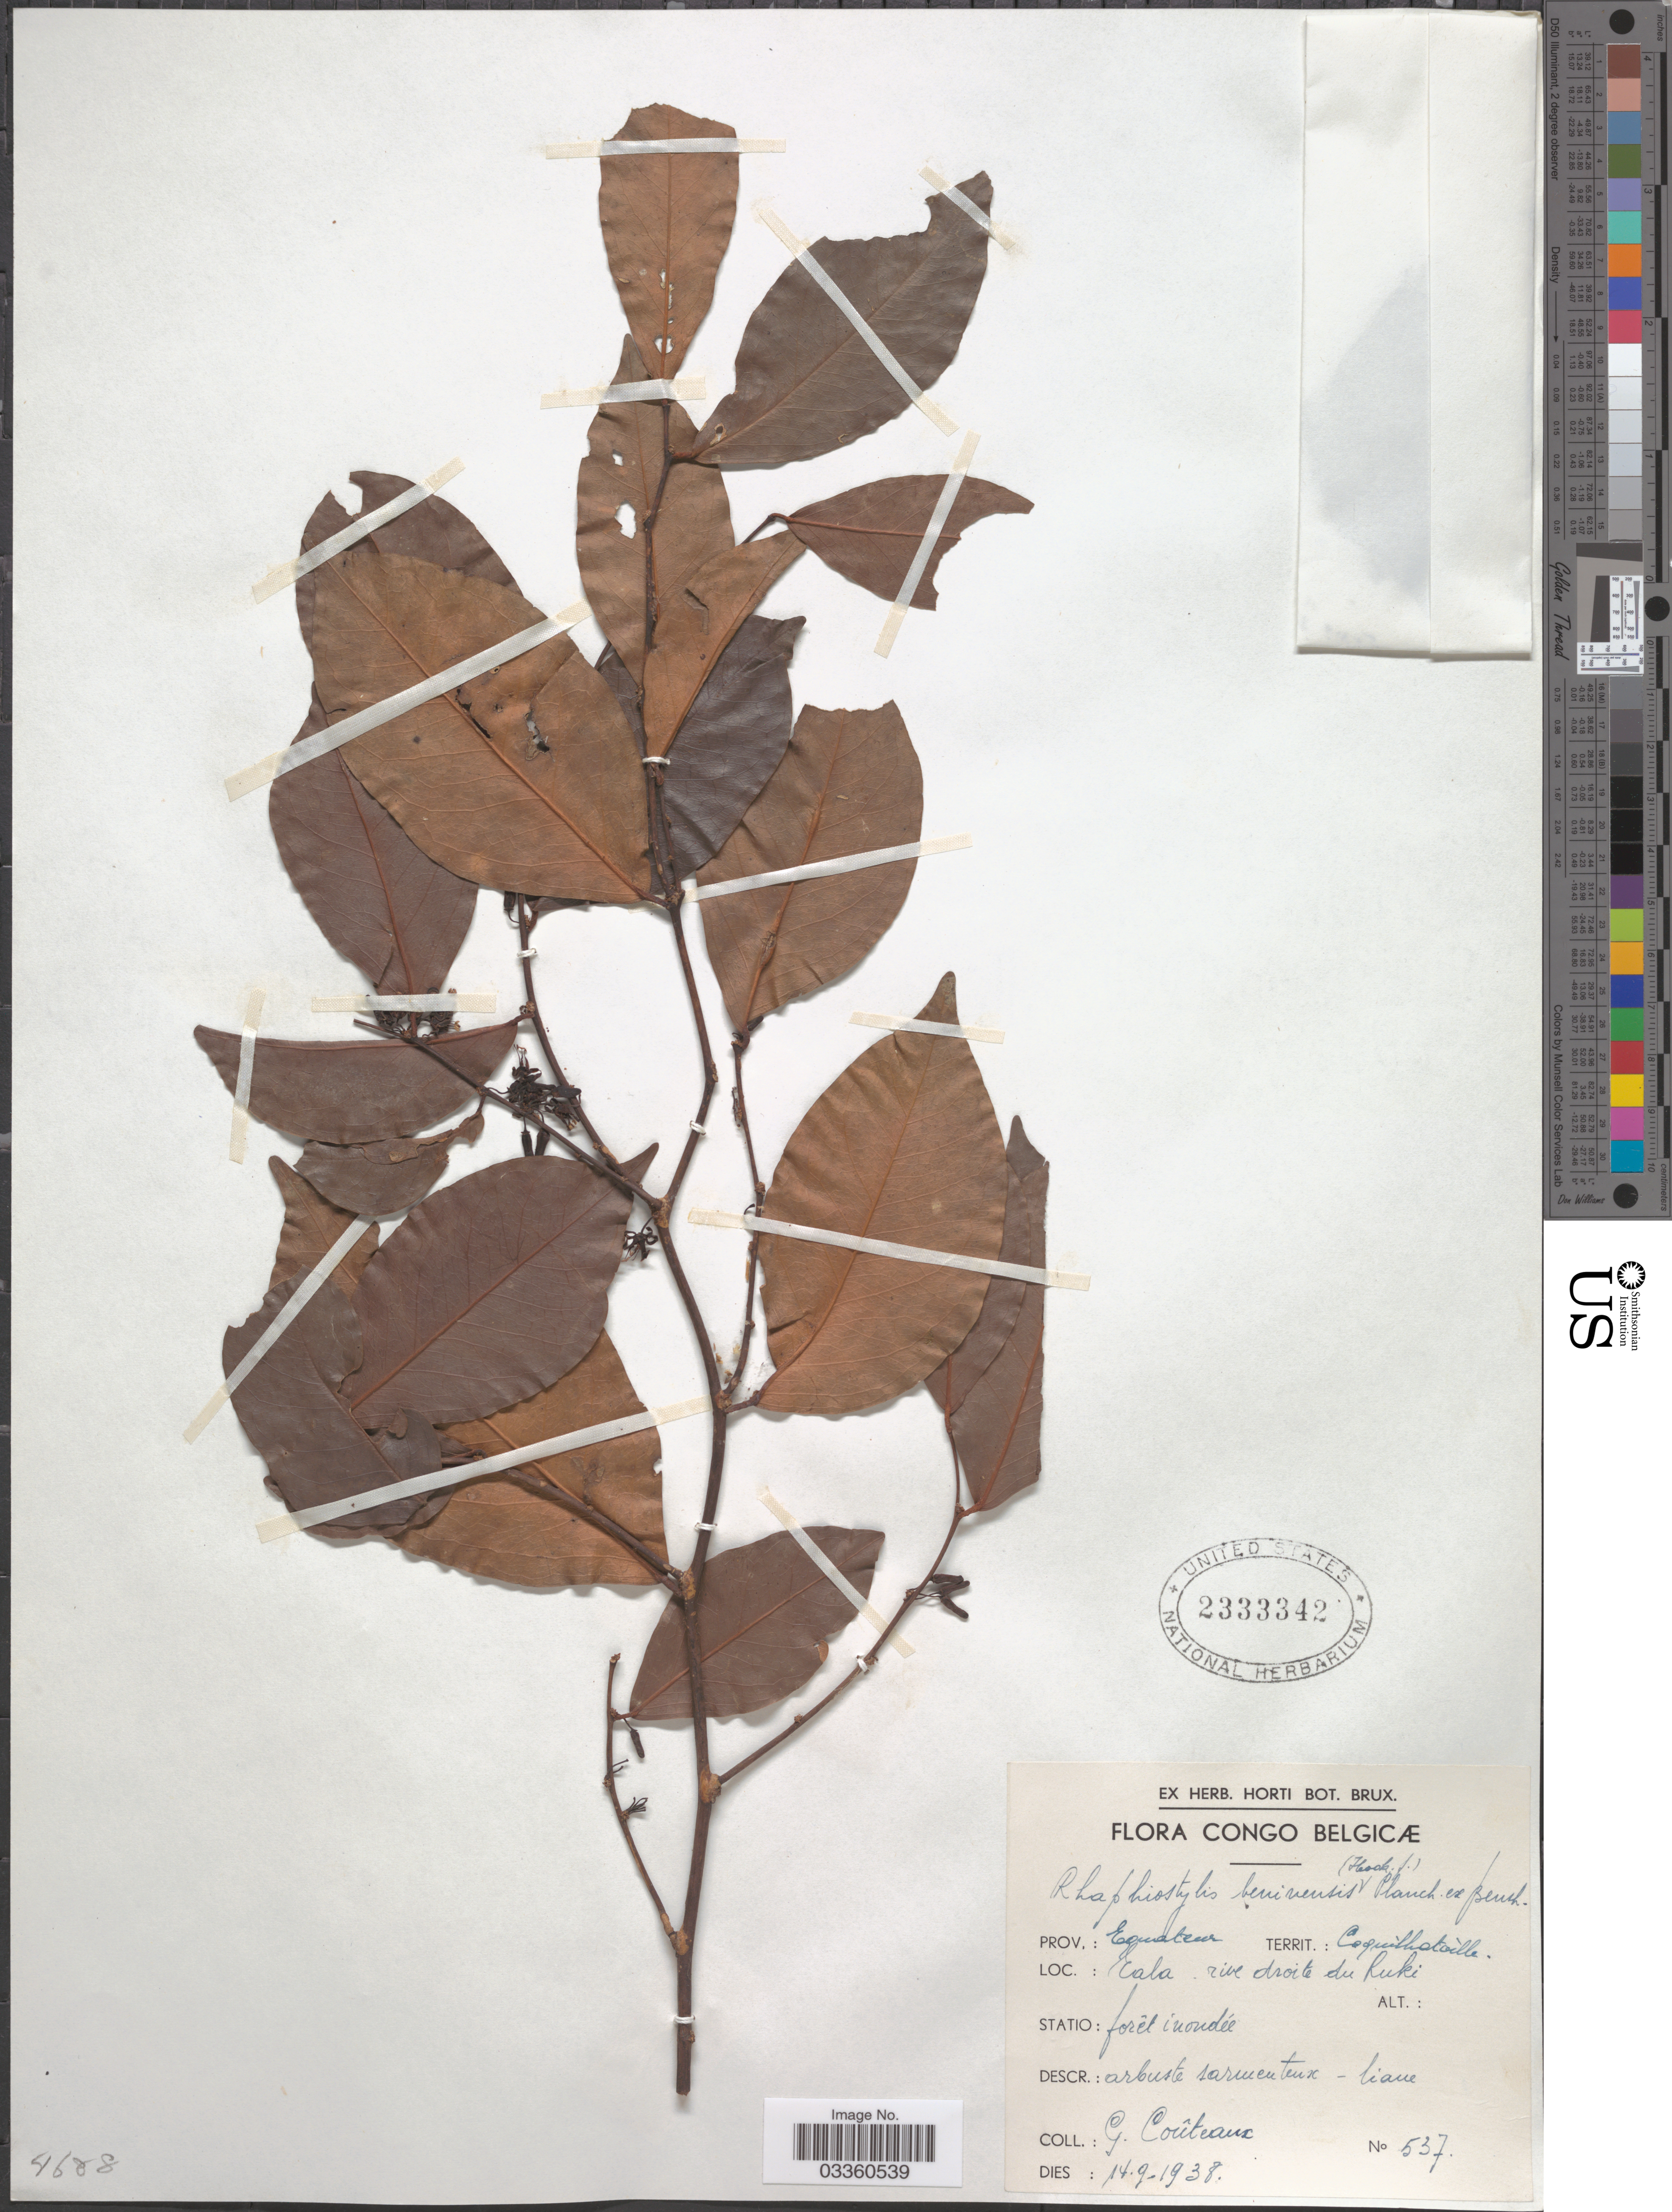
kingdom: Plantae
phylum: Tracheophyta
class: Magnoliopsida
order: Metteniusales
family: Metteniusaceae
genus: Rhaphiostylis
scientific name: Rhaphiostylis beninensis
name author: (Planch.) Benth.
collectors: G. Couteaux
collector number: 537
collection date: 1938-09-14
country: Congo, Democratic Republic of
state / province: Equateur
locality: Congo Belgicæ. Territ.: Coquilhatville. Eala, rive droite du Luki.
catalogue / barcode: US 2333342